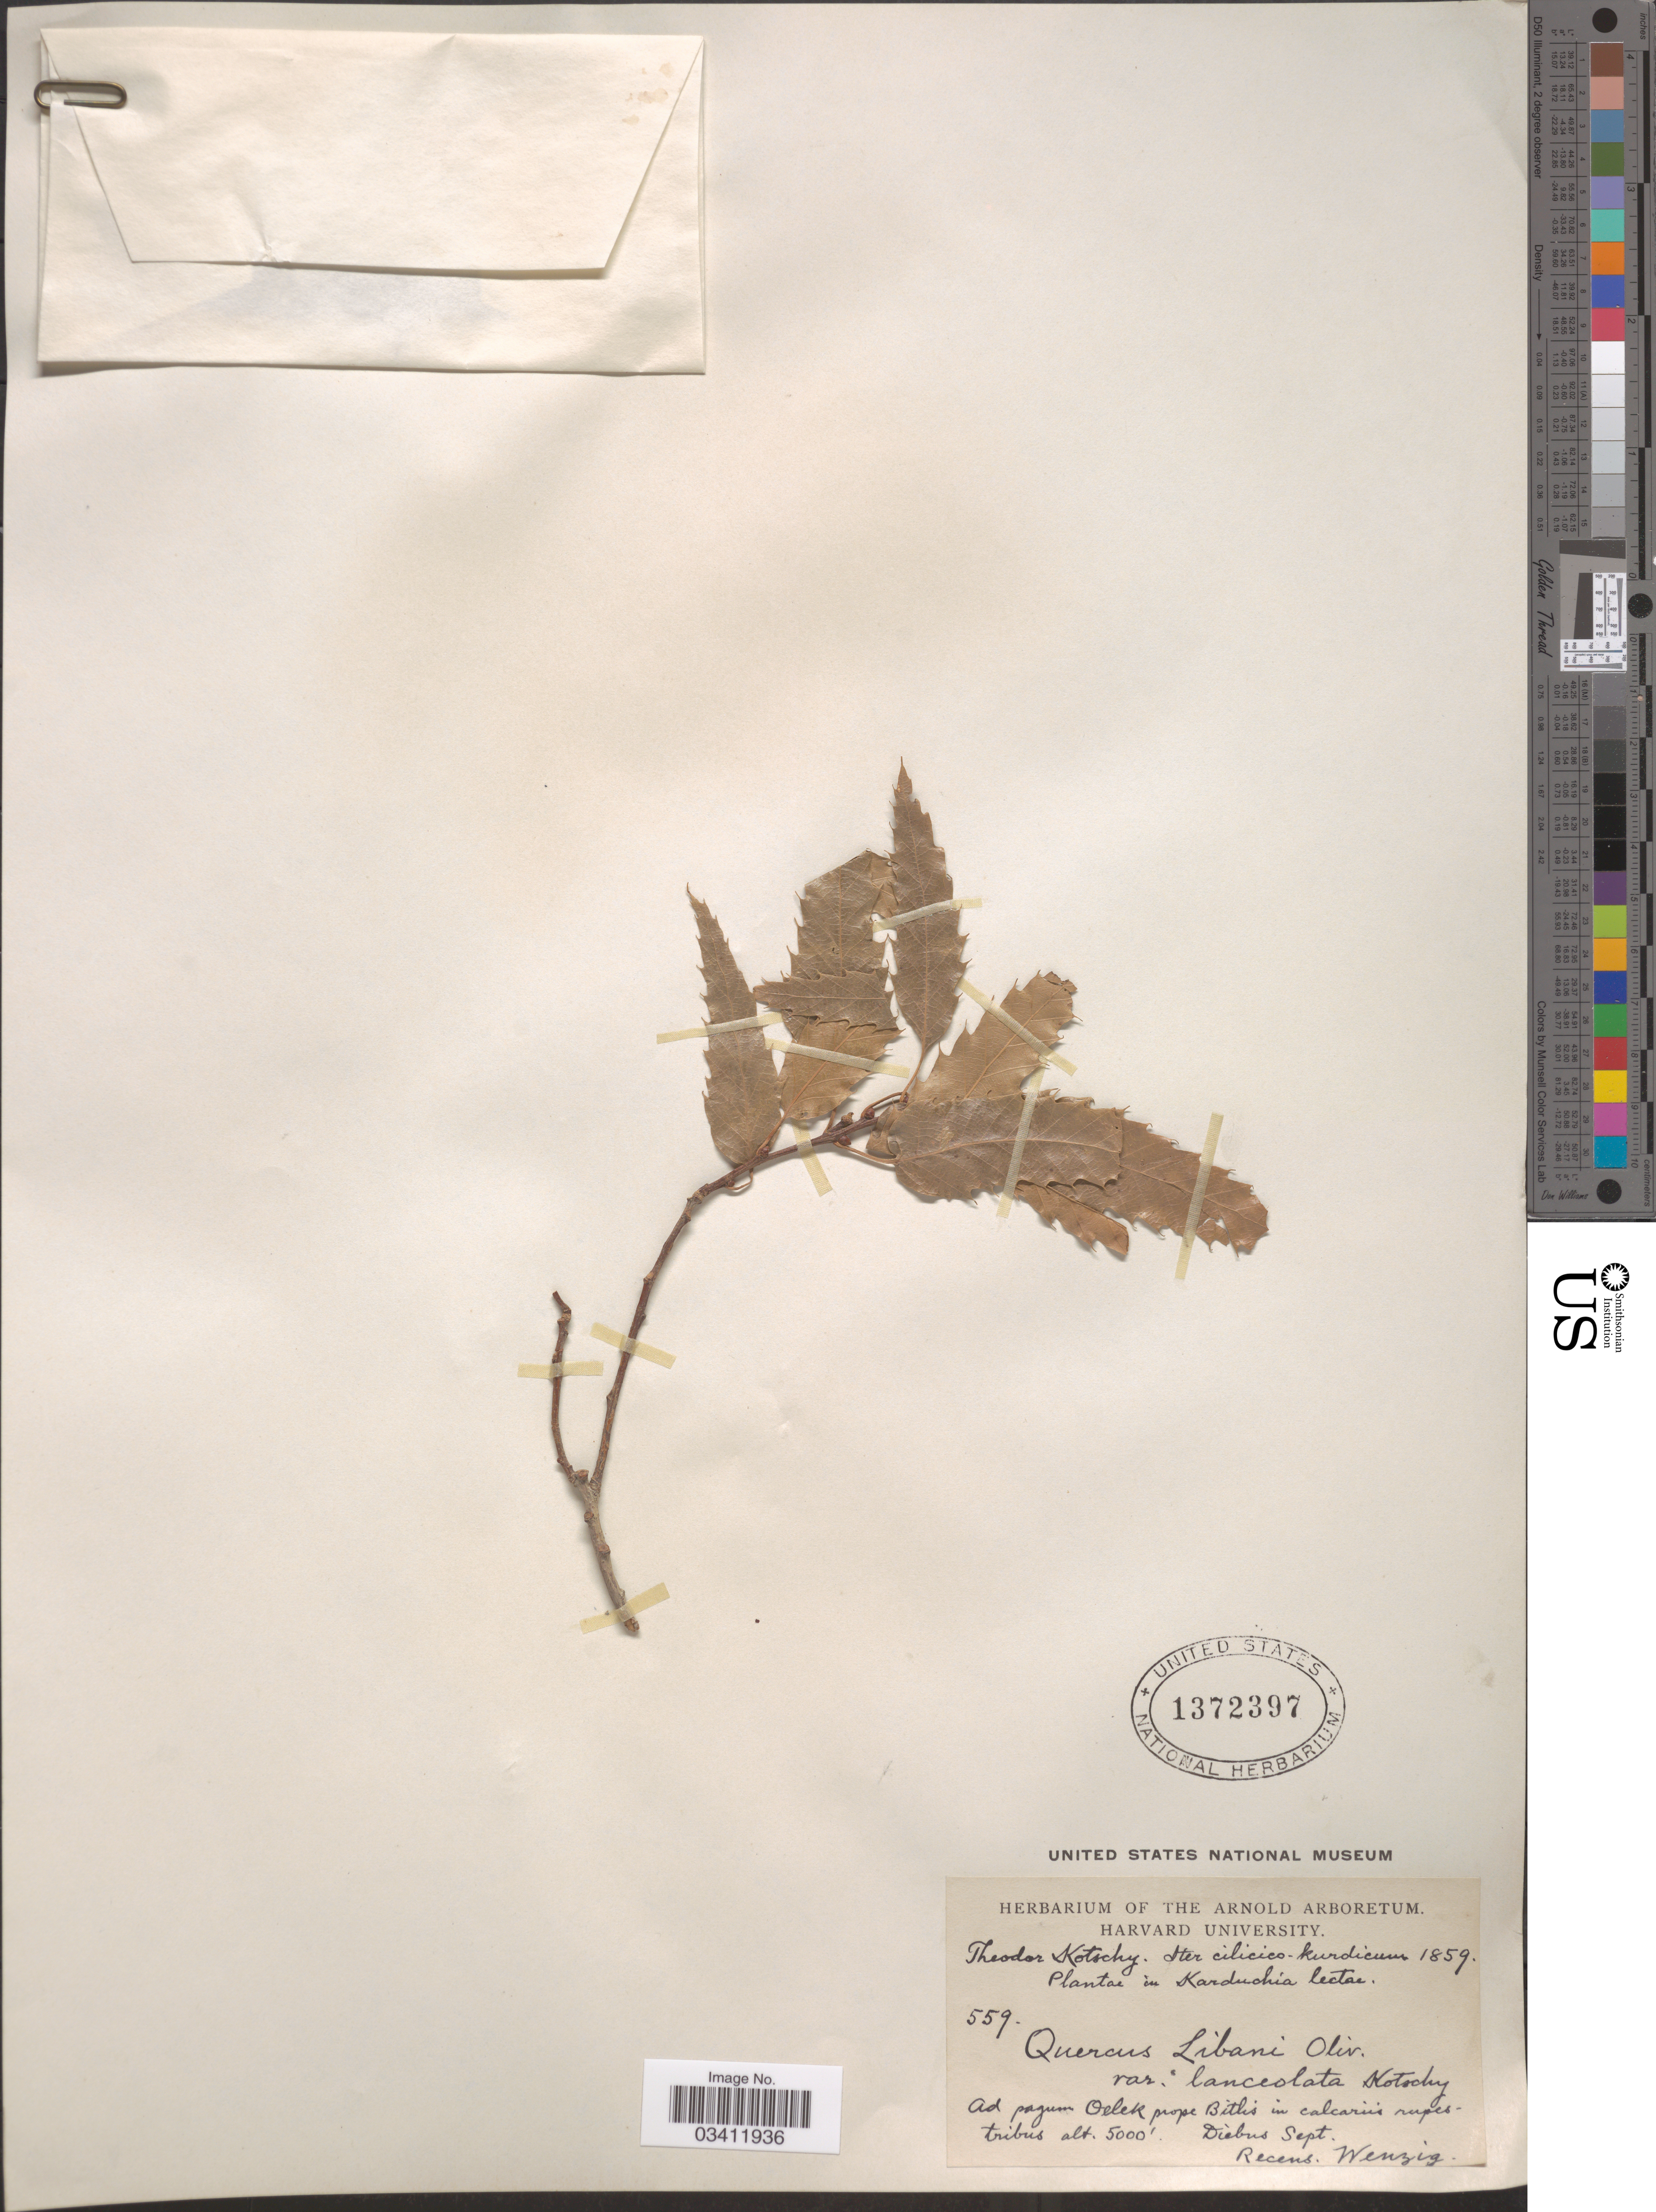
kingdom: Plantae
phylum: Tracheophyta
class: Magnoliopsida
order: Fagales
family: Fagaceae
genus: Quercus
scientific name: Quercus libani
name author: Olivier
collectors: K. G. Kotschy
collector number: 559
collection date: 1859-09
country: Turkey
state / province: Bitlis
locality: Iter Cilicico-kurdicum. Karduchia. Ad pagum Oelek prope Bitlis in calcariis rupestribus.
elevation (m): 1524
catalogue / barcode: US 1372397